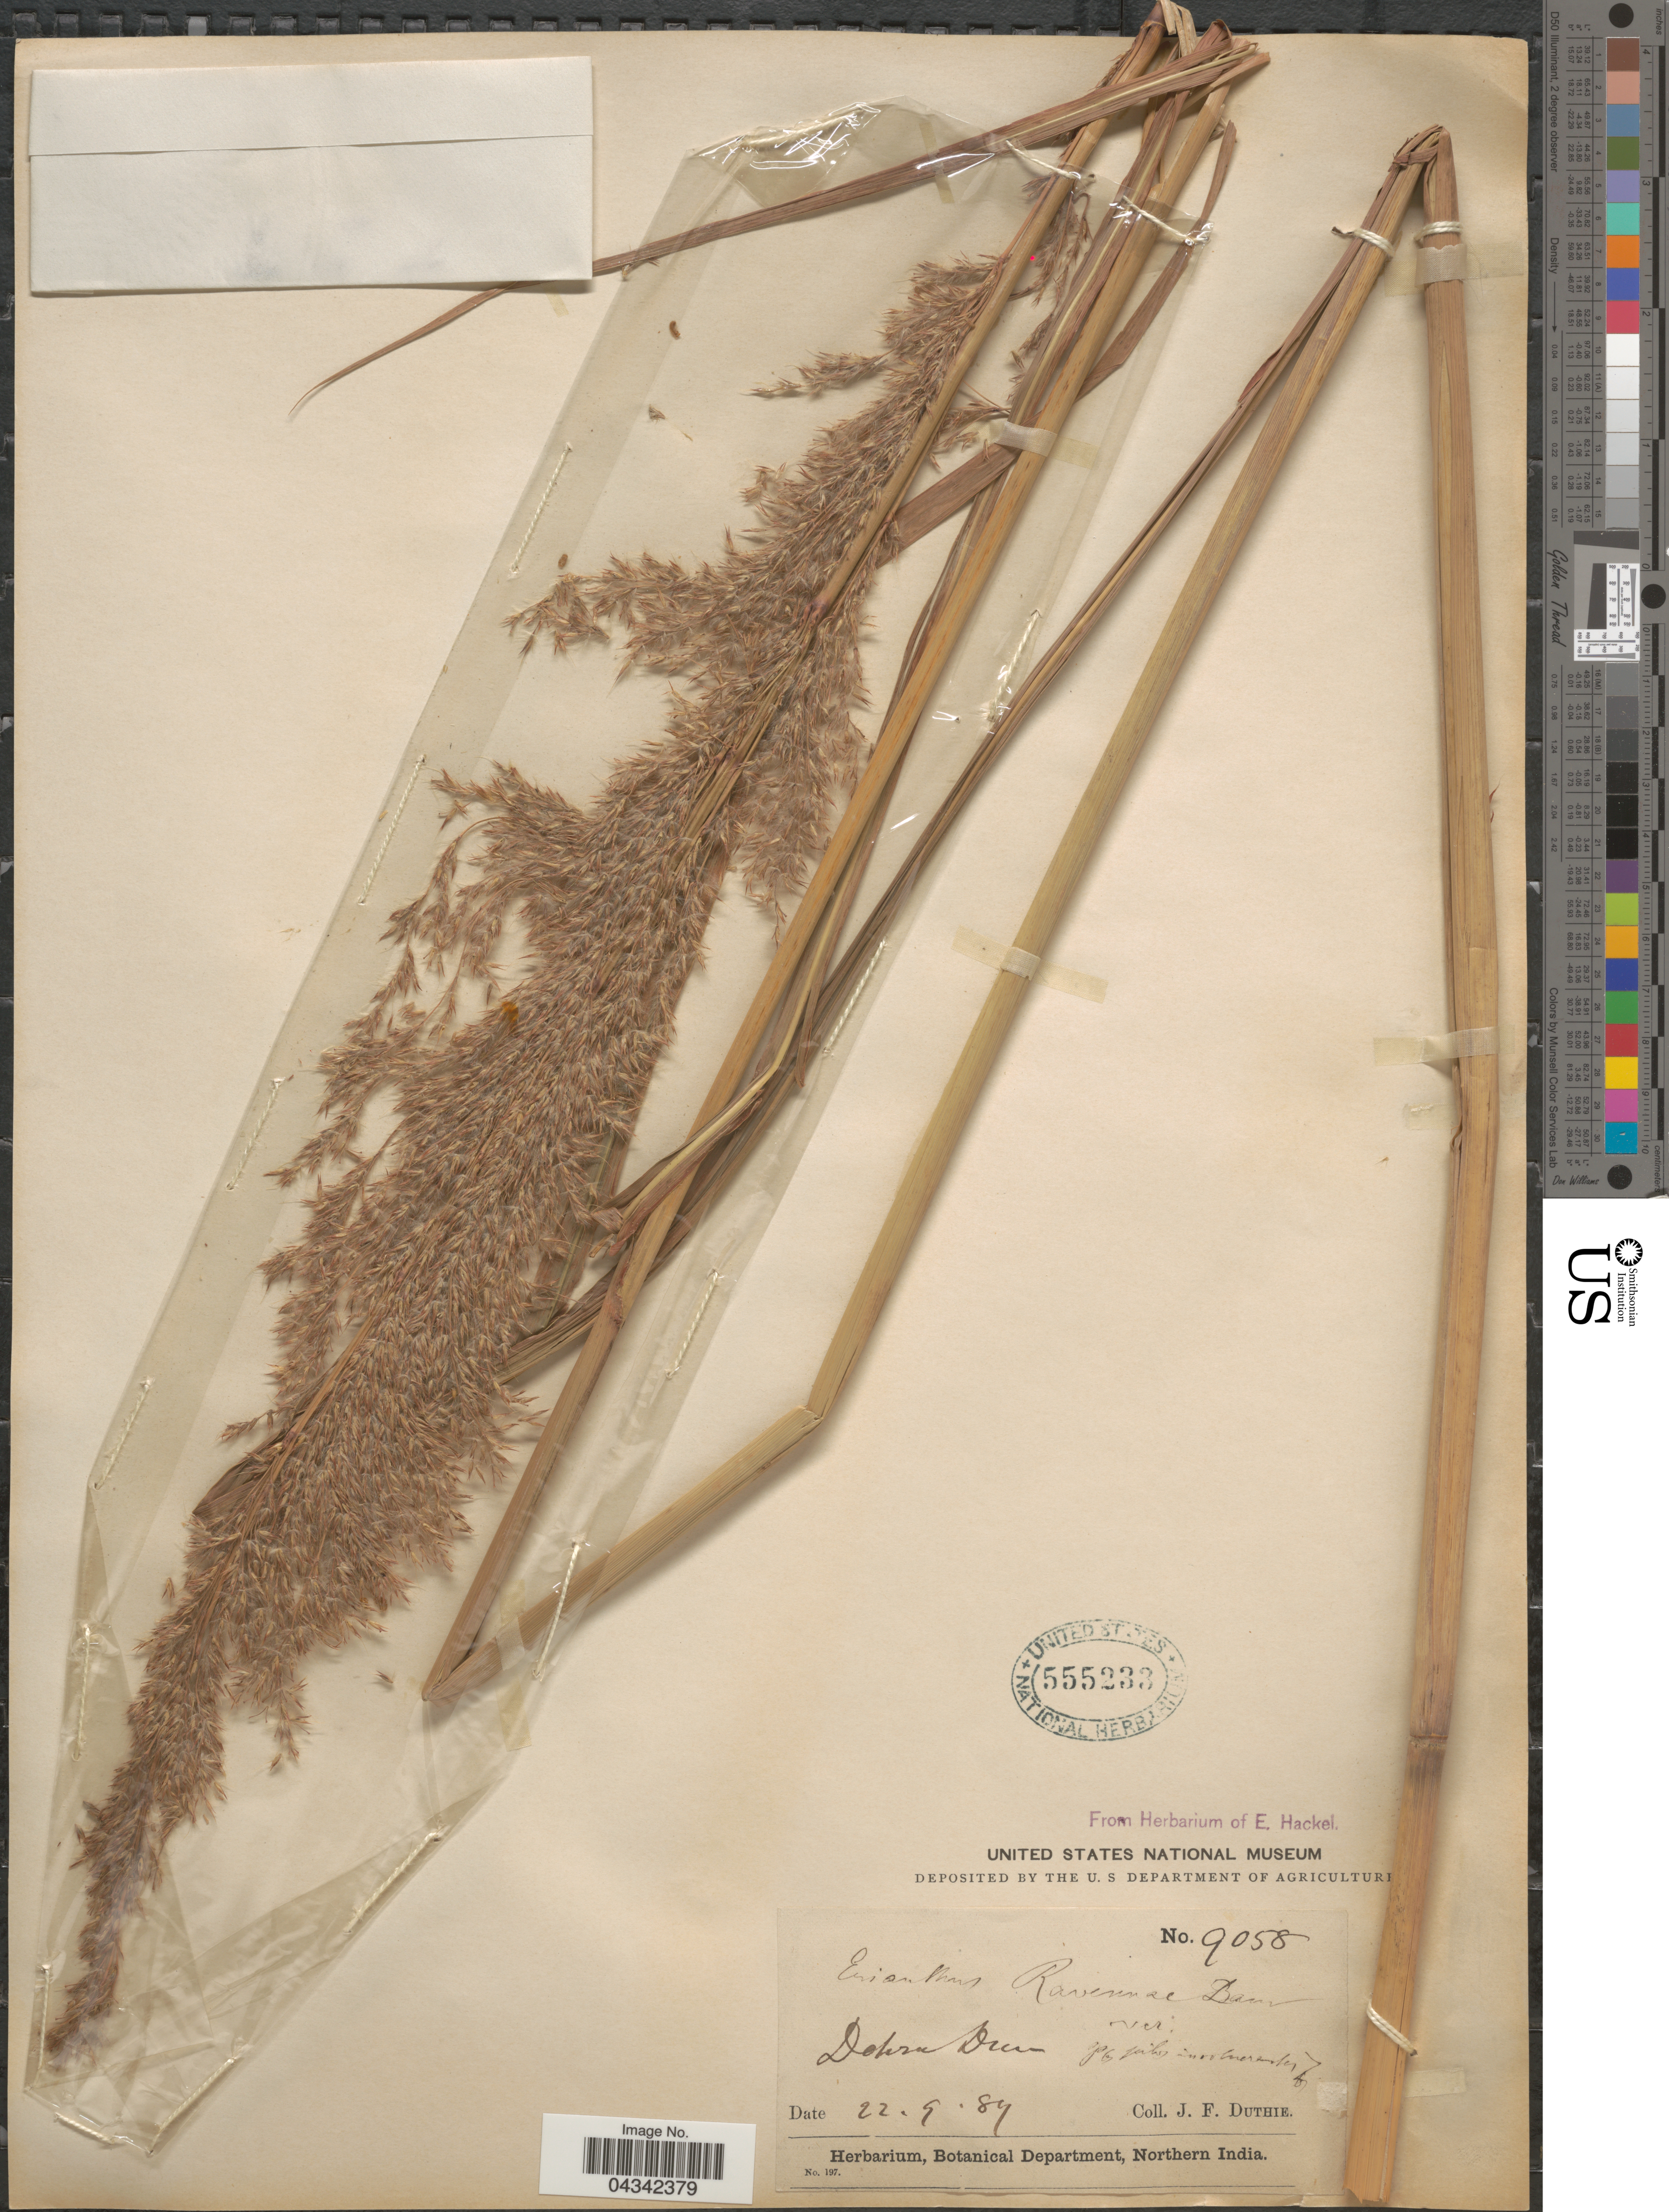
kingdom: Plantae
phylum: Tracheophyta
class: Liliopsida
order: Poales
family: Poaceae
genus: Tripidium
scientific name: Tripidium ravennae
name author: (L.) H. Scholz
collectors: J. F. Duthie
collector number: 9058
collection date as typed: Transcribed d/m/y: 22/9/84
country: India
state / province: Uttarakhand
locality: Dehra Dun.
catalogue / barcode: US 555233